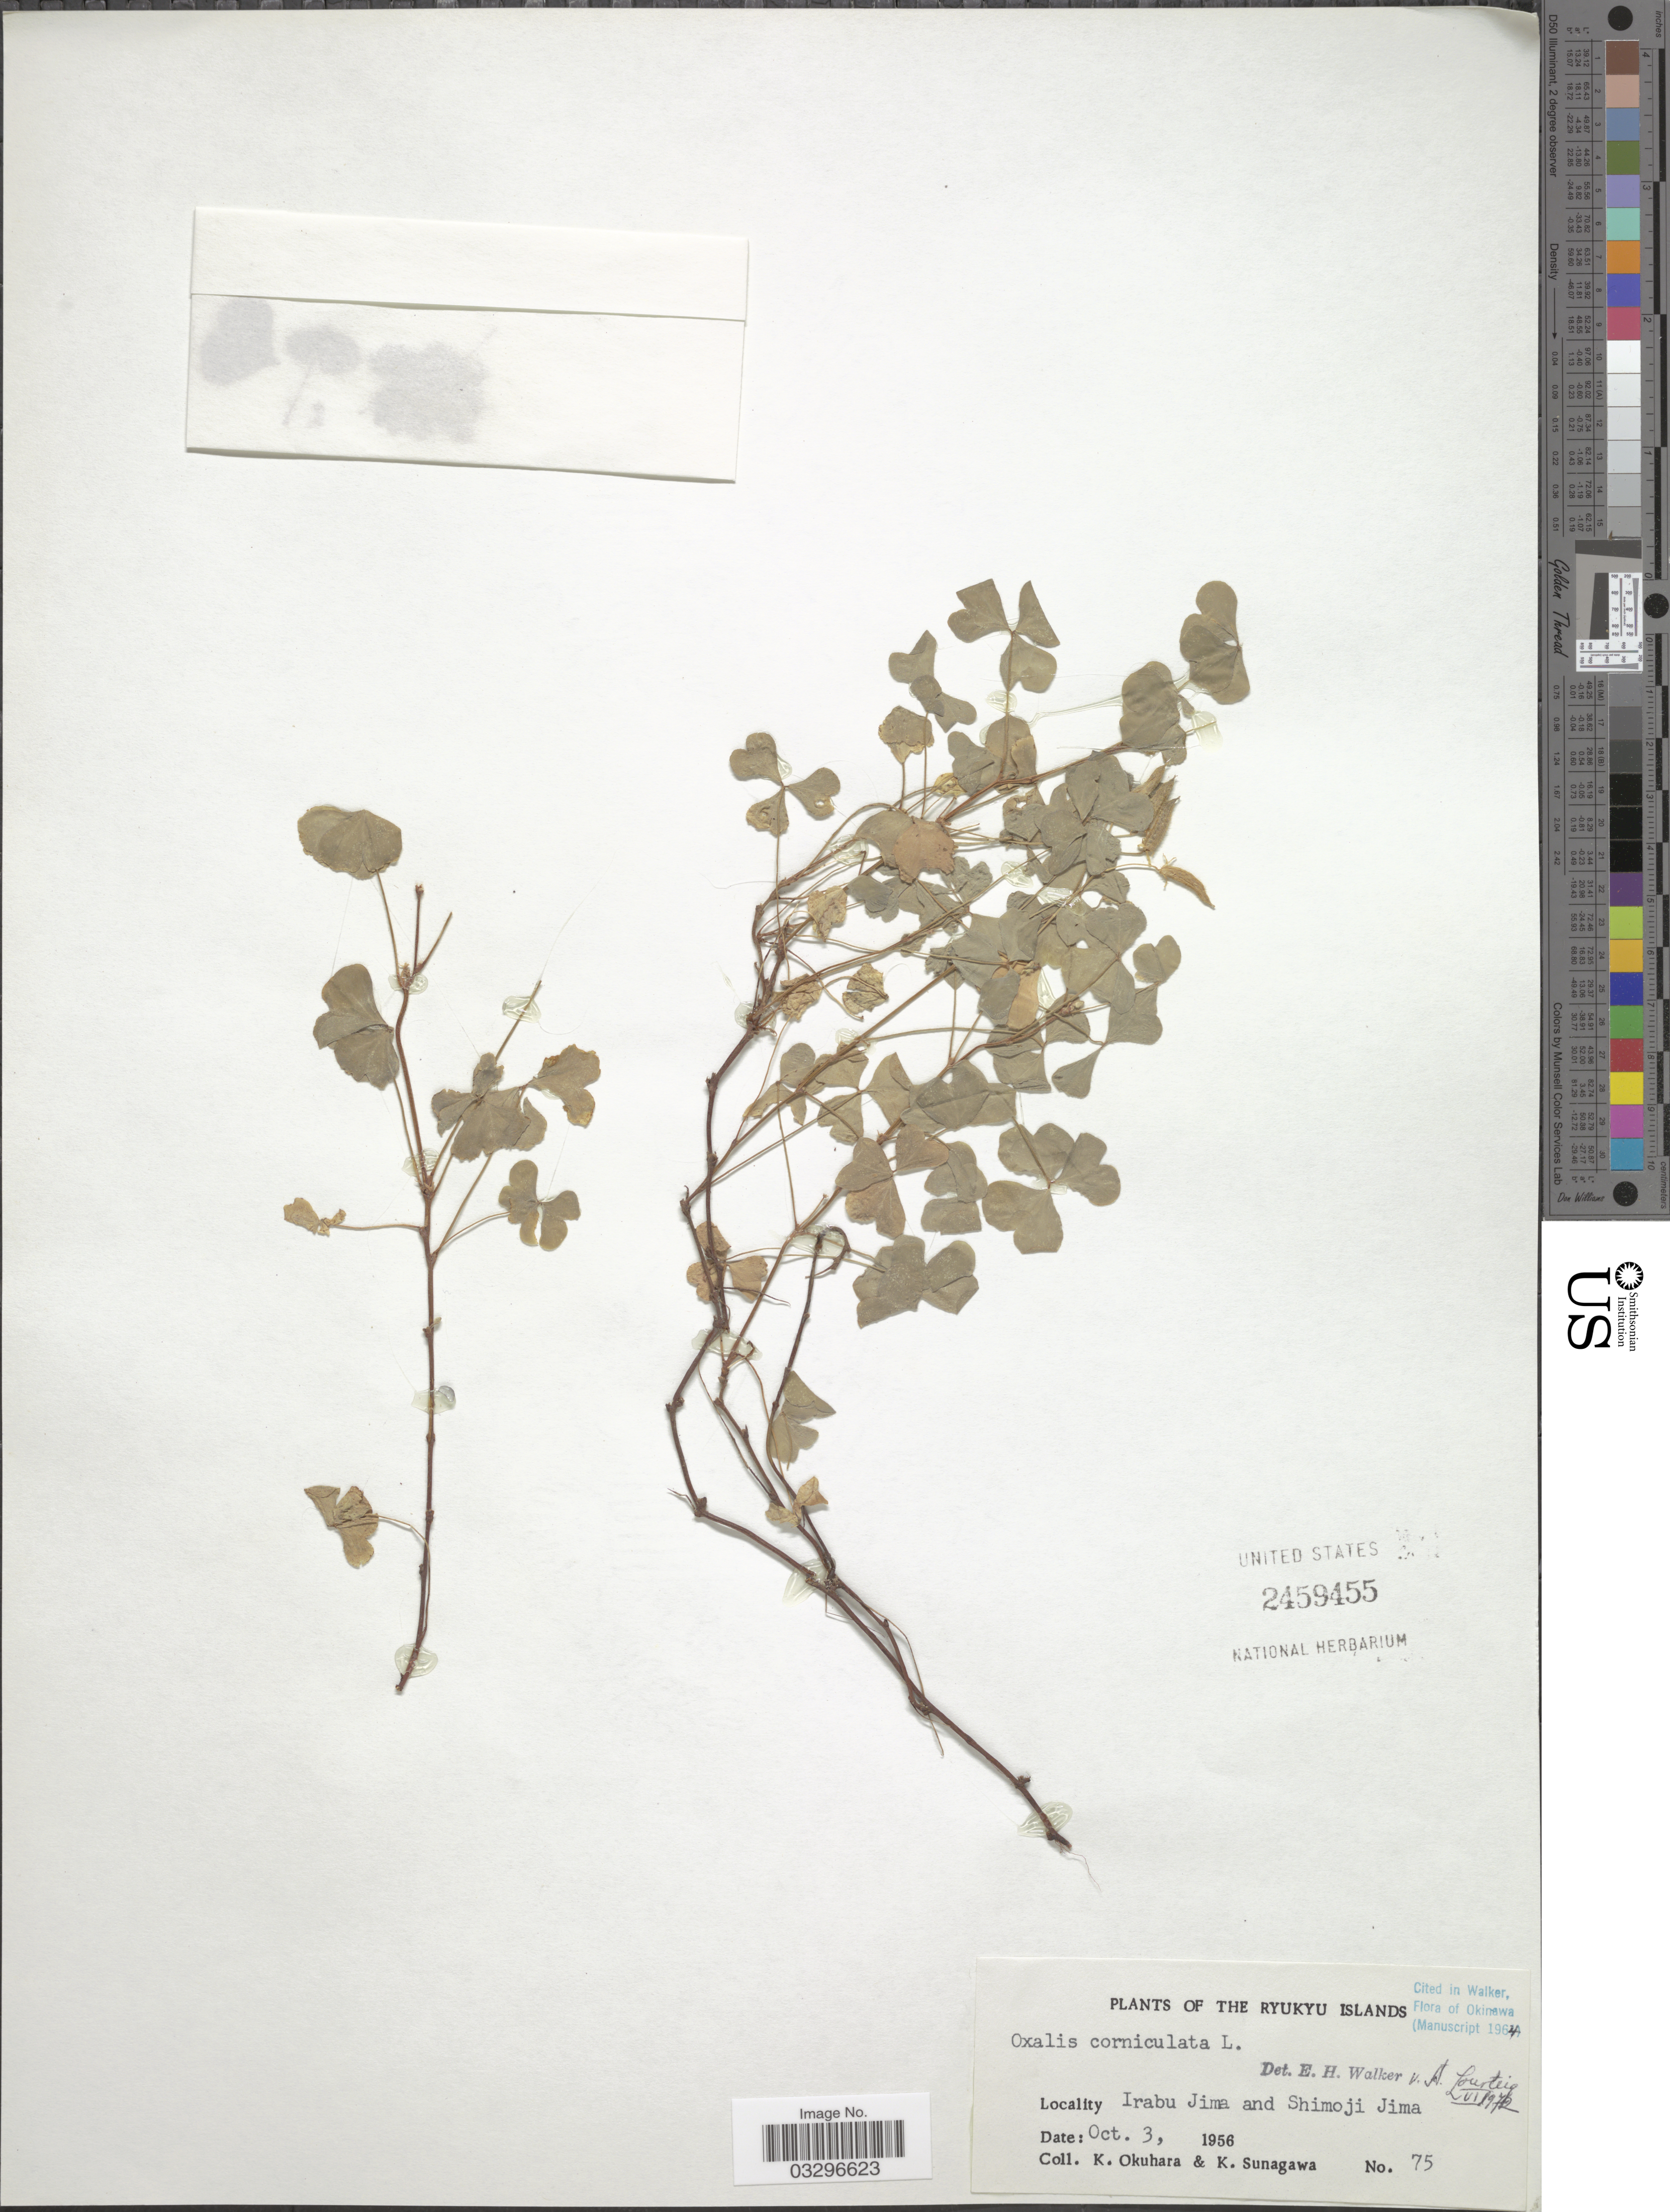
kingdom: Plantae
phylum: Tracheophyta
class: Magnoliopsida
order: Oxalidales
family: Oxalidaceae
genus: Oxalis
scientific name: Oxalis corniculata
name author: L.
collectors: K. Okuhara & K. Sunagawa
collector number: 75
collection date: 1956-10-03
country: Japan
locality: The Ryukyu Islands, Irabu Jima and Shimoji Jima.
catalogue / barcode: US 2459455